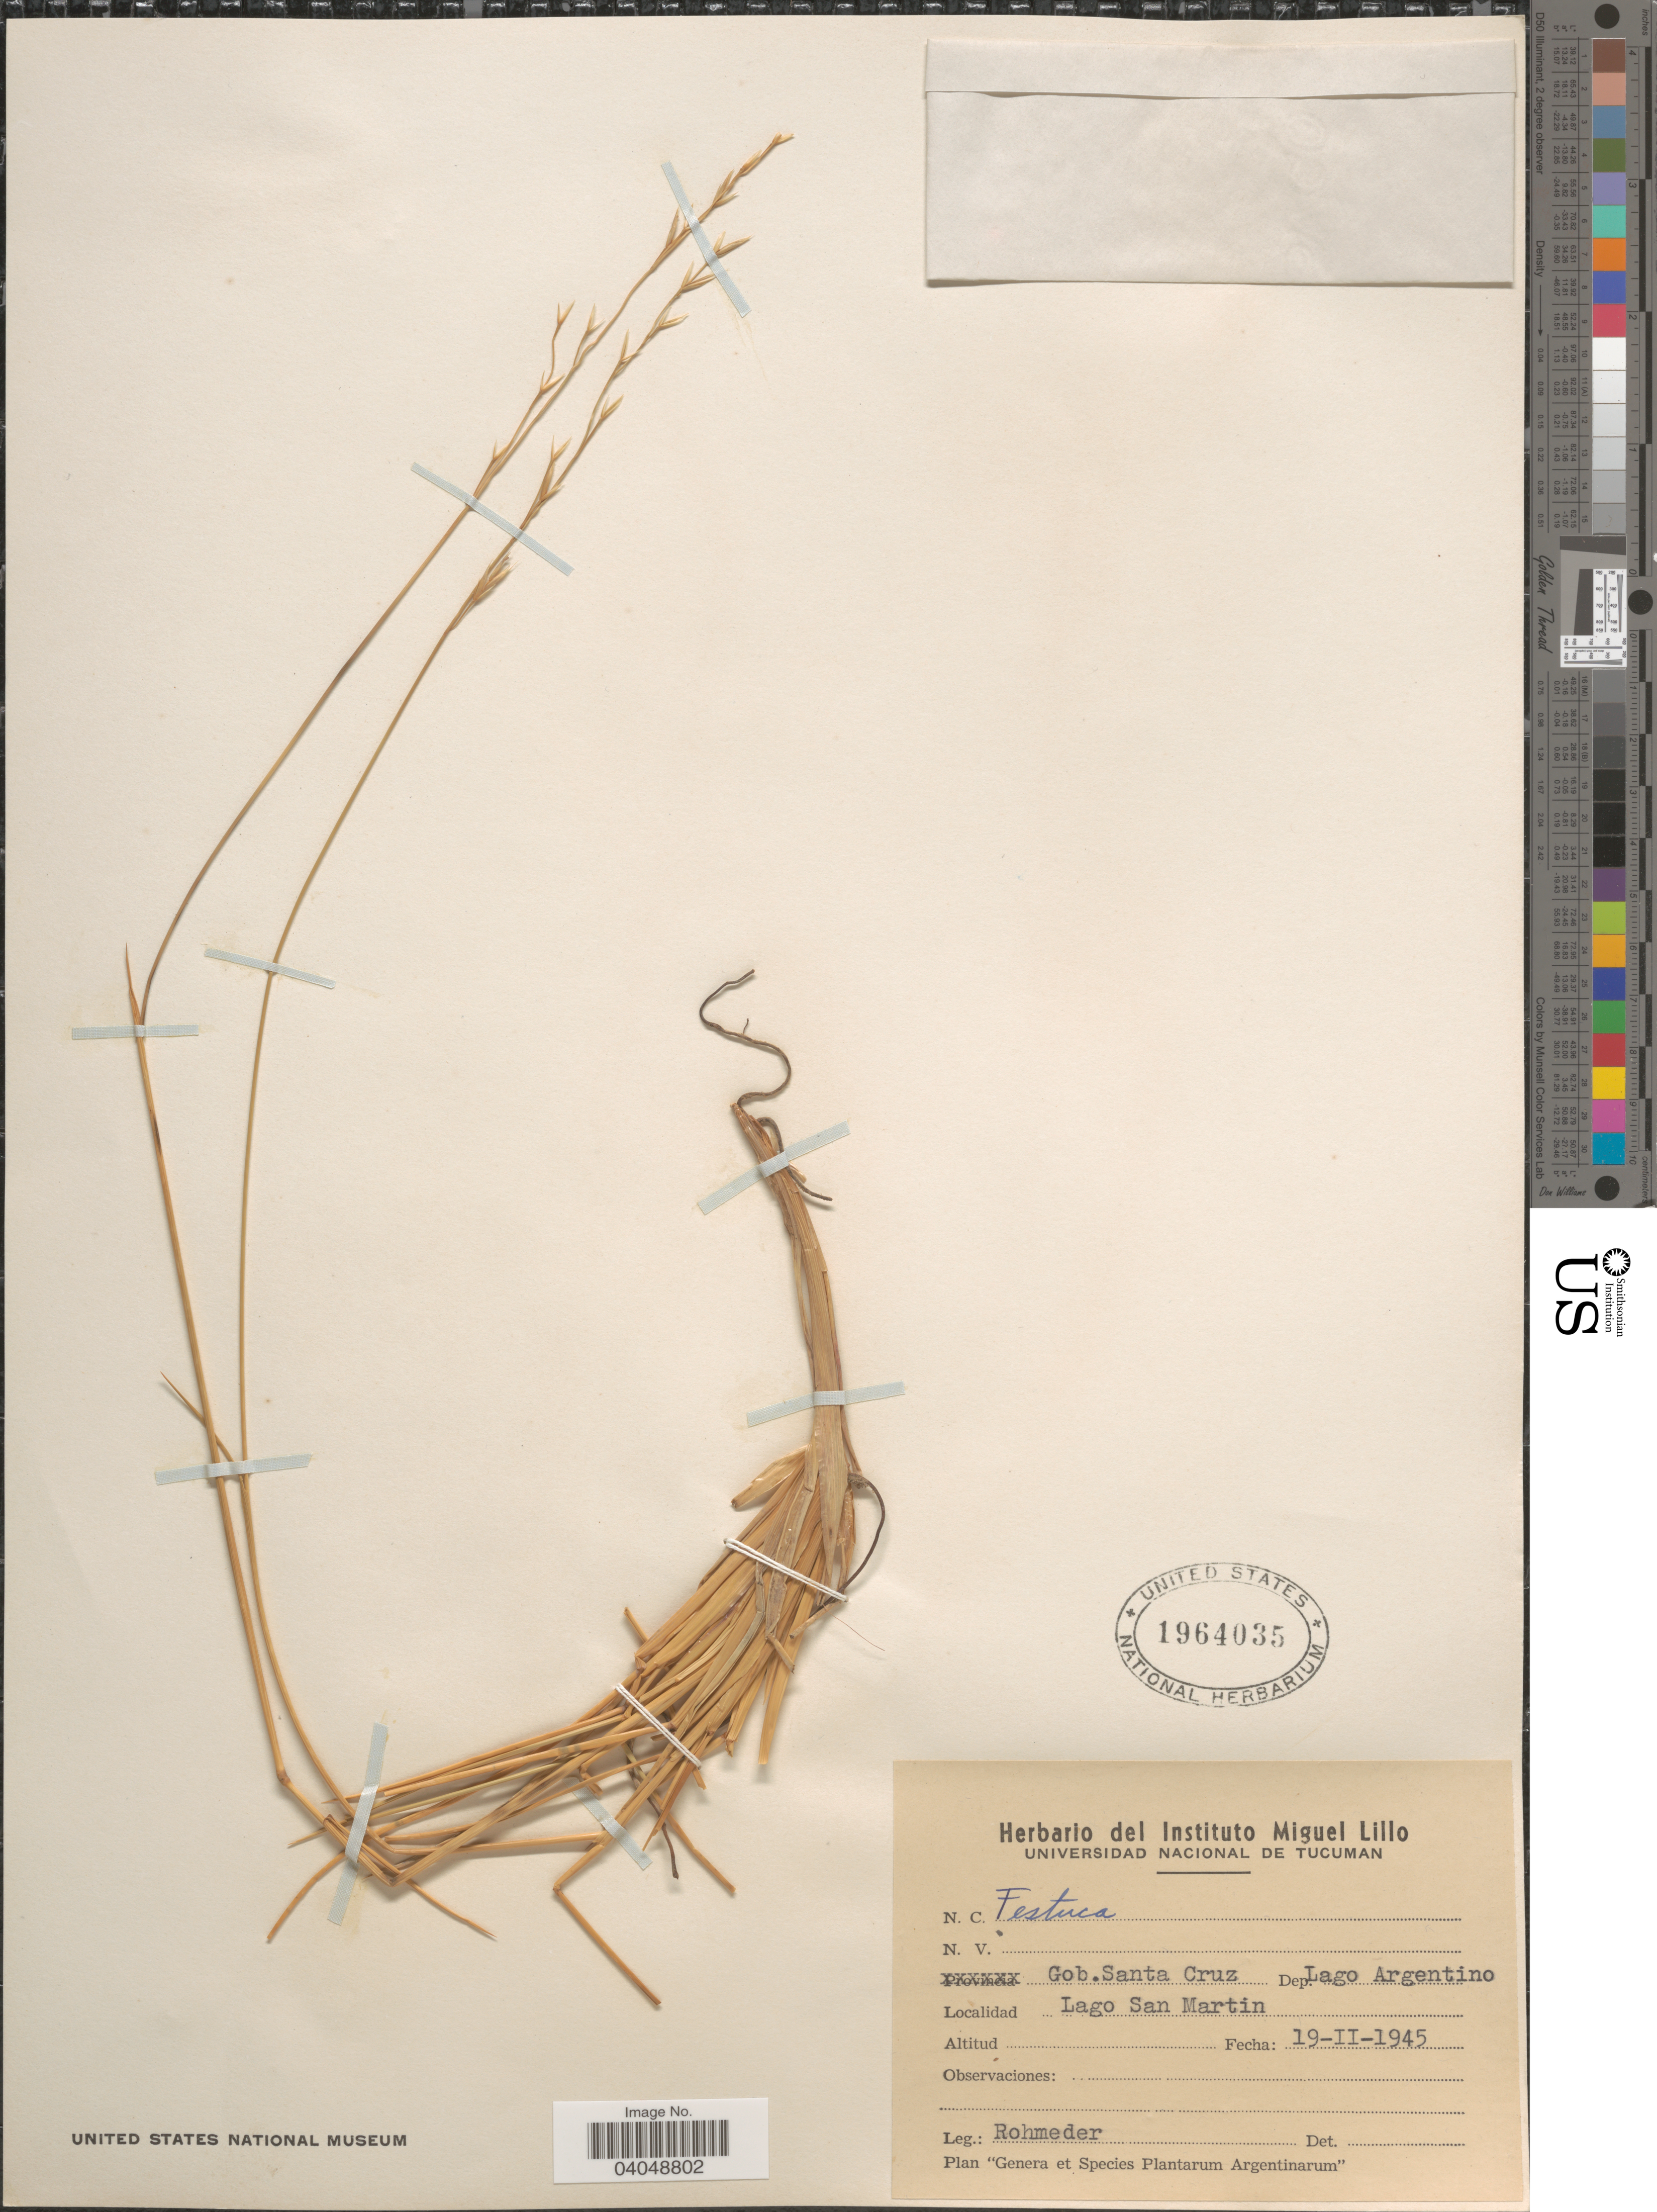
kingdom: Plantae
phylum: Tracheophyta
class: Liliopsida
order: Poales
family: Poaceae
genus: Festuca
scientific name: Festuca sp.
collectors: Rohmeder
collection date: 1945-02-19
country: Argentina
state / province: Santa Cruz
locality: Gob.Santa Cruz. Dep. Lago Argentino. Lago San Martin.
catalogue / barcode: US 1964035